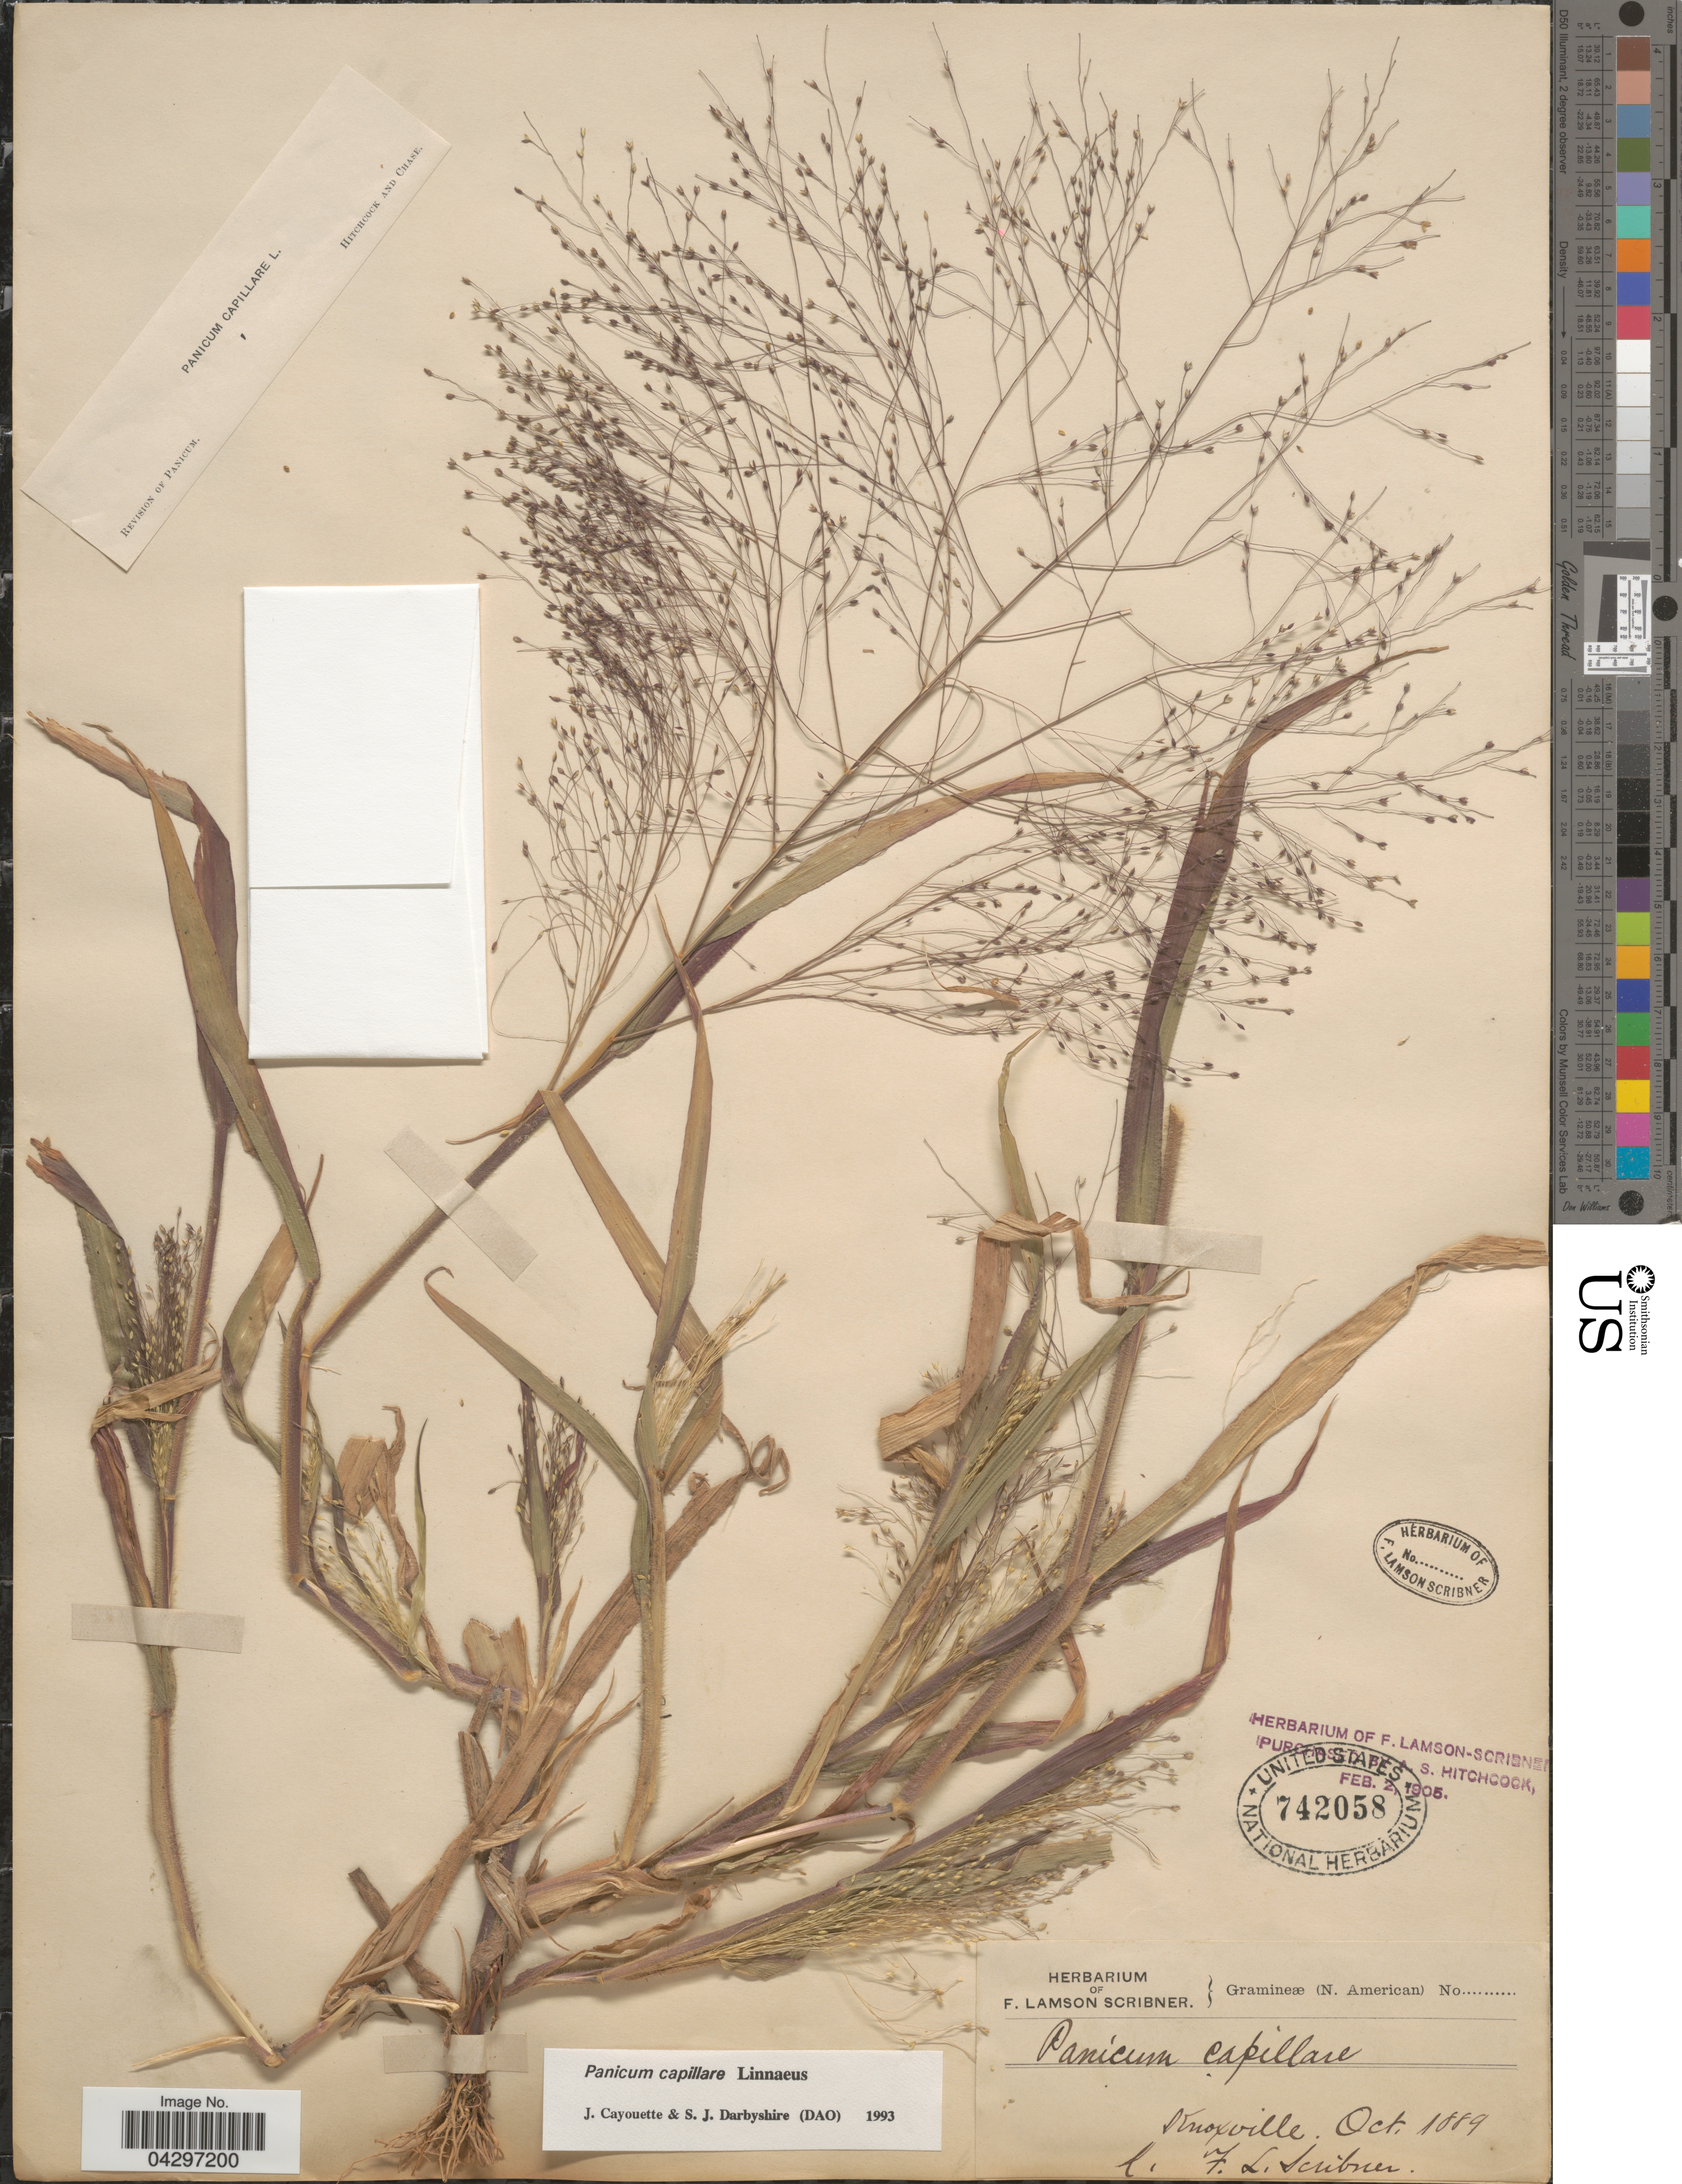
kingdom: Plantae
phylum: Tracheophyta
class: Liliopsida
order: Poales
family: Poaceae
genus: Panicum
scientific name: Panicum capillare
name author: L.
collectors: F. L. Scribner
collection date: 1889-10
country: United States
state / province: Tennessee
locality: Knoxville.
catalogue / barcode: US 742058